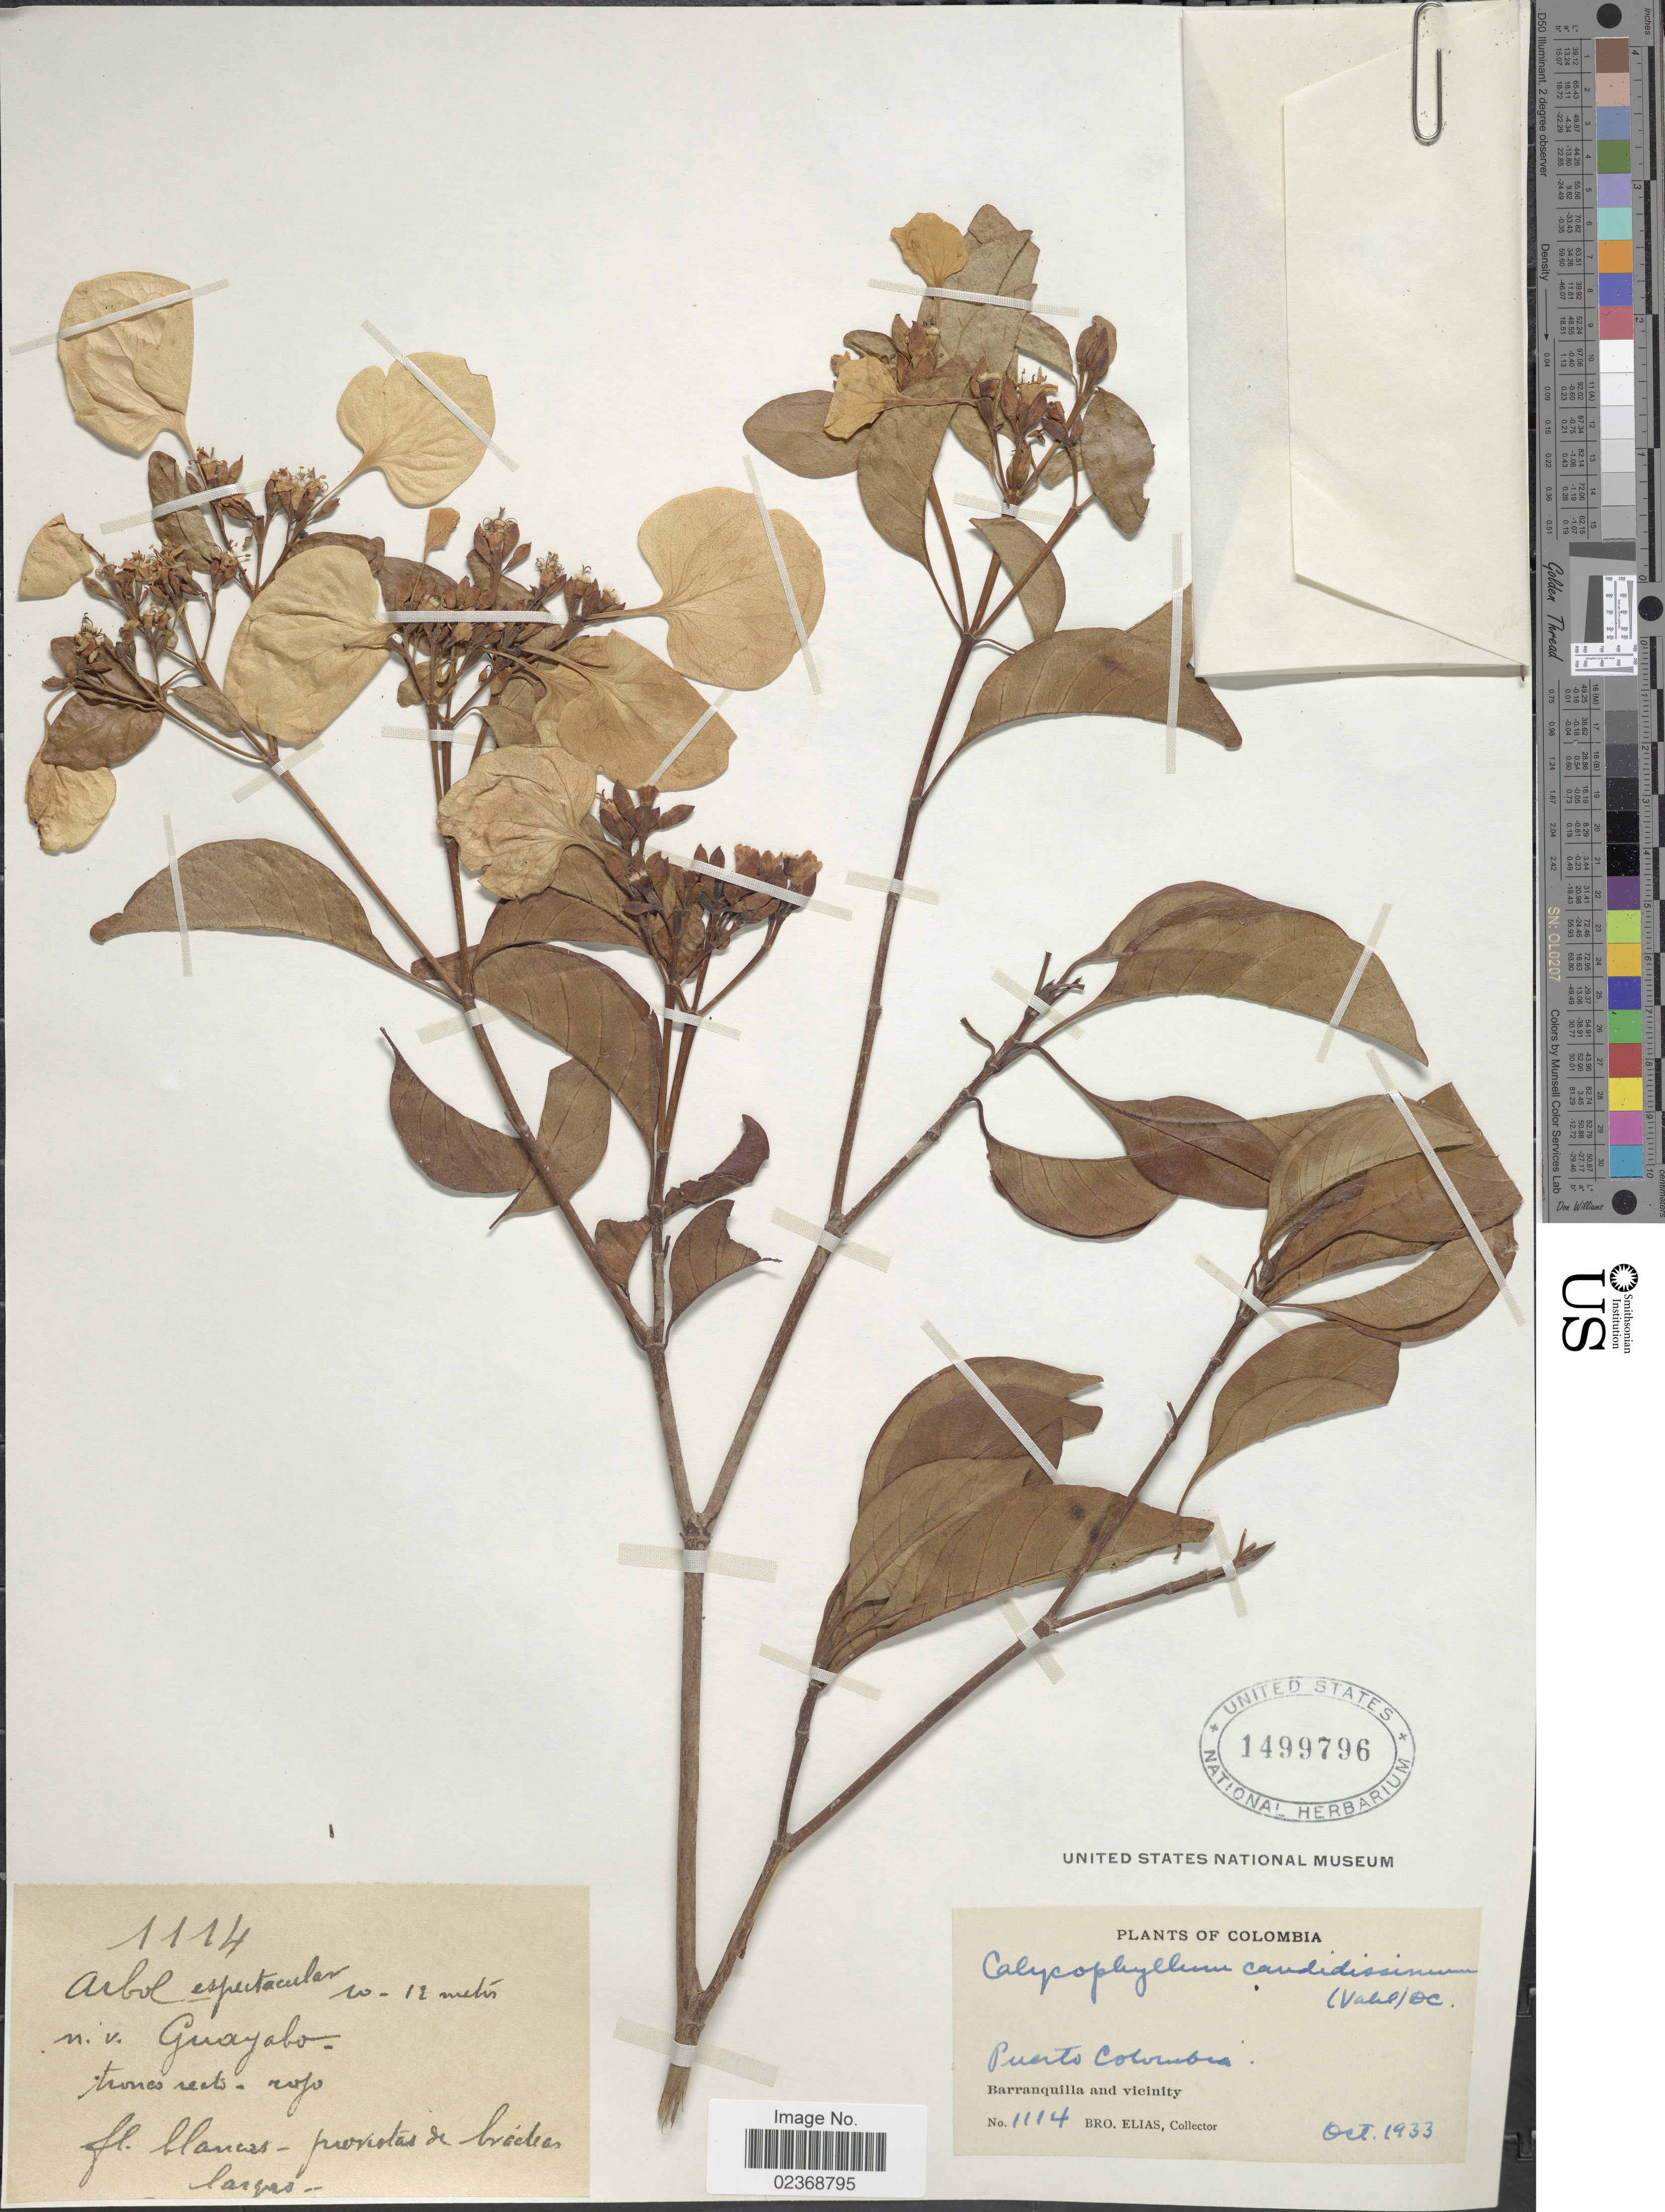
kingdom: Plantae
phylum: Tracheophyta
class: Magnoliopsida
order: Gentianales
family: Rubiaceae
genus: Calycophyllum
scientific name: Calycophyllum candidissimum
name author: (Vahl) DC.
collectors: Bro. Elias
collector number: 1114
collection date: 1933-10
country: Colombia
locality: Puerto Colombia. Barranquilla and vicinity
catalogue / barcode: US 1499796